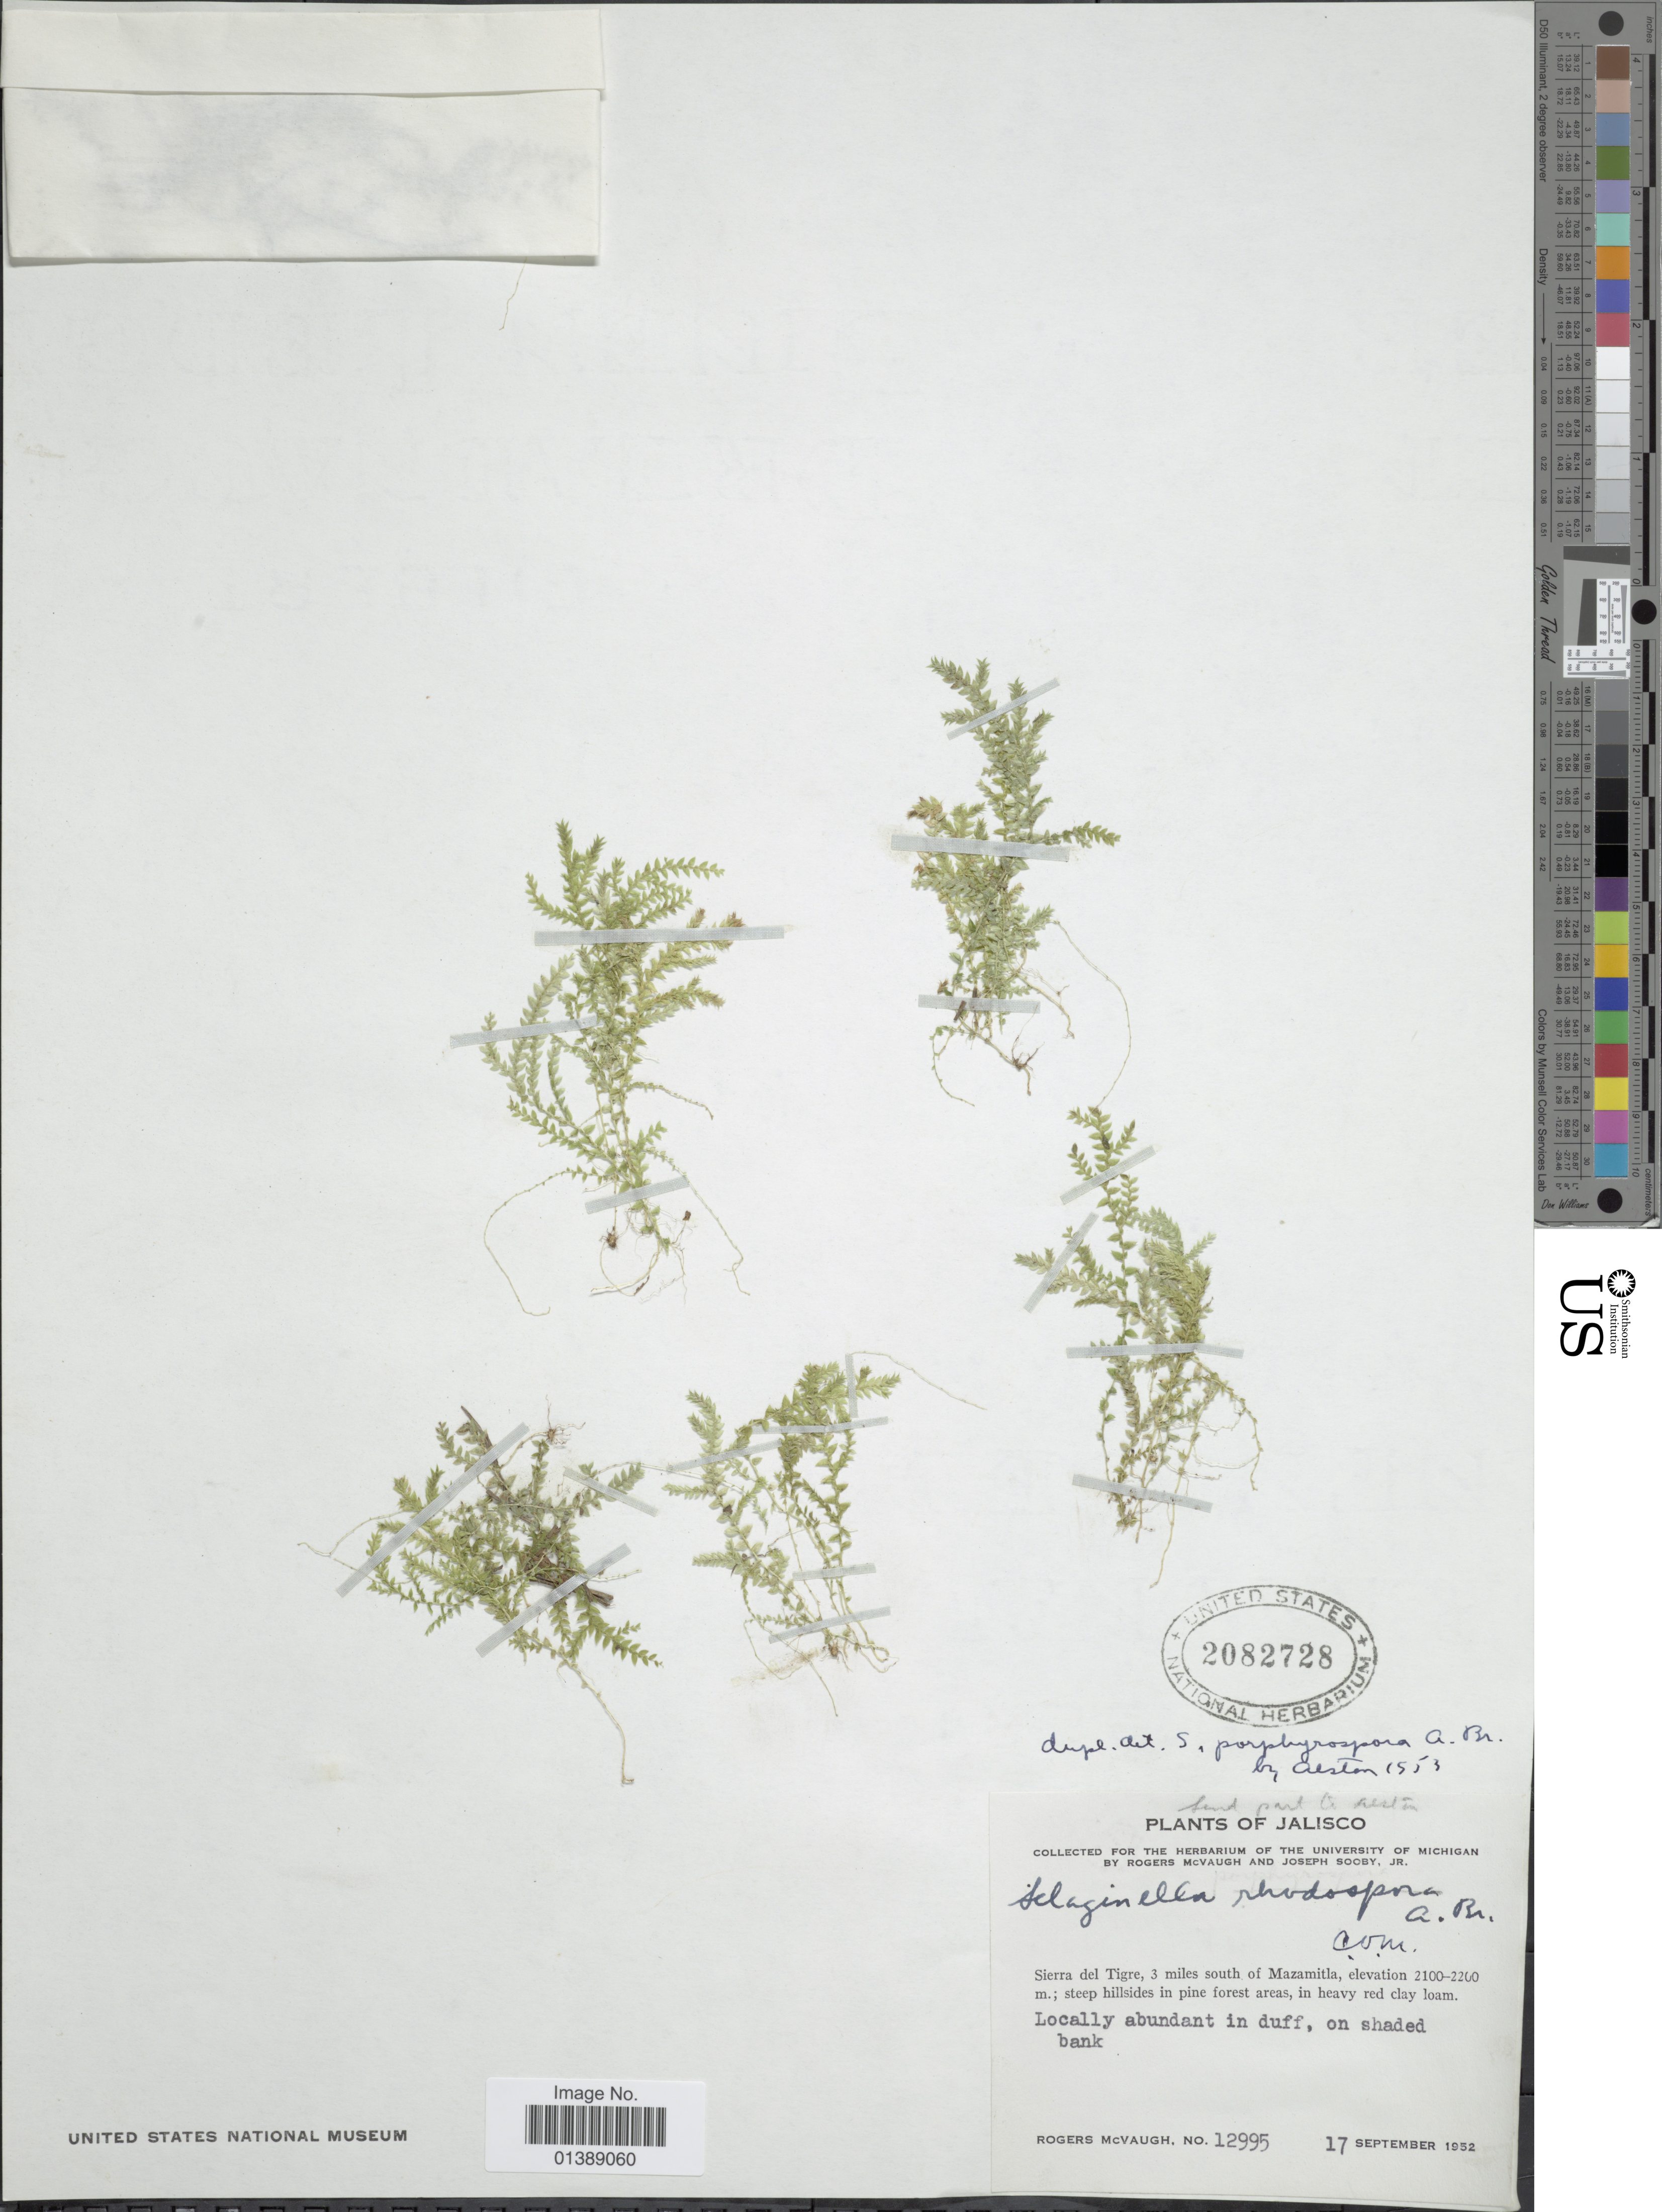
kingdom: Plantae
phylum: Tracheophyta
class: Lycopodiopsida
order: Selaginellales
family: Selaginellaceae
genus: Selaginella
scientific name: Selaginella porphyrospora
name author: A. Braun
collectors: R. McVaugh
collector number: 12995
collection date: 1952-09-17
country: Mexico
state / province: Jalisco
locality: Sierra del Tigre, 3 miles south of Mazamitla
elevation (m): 2100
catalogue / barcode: US 2082728